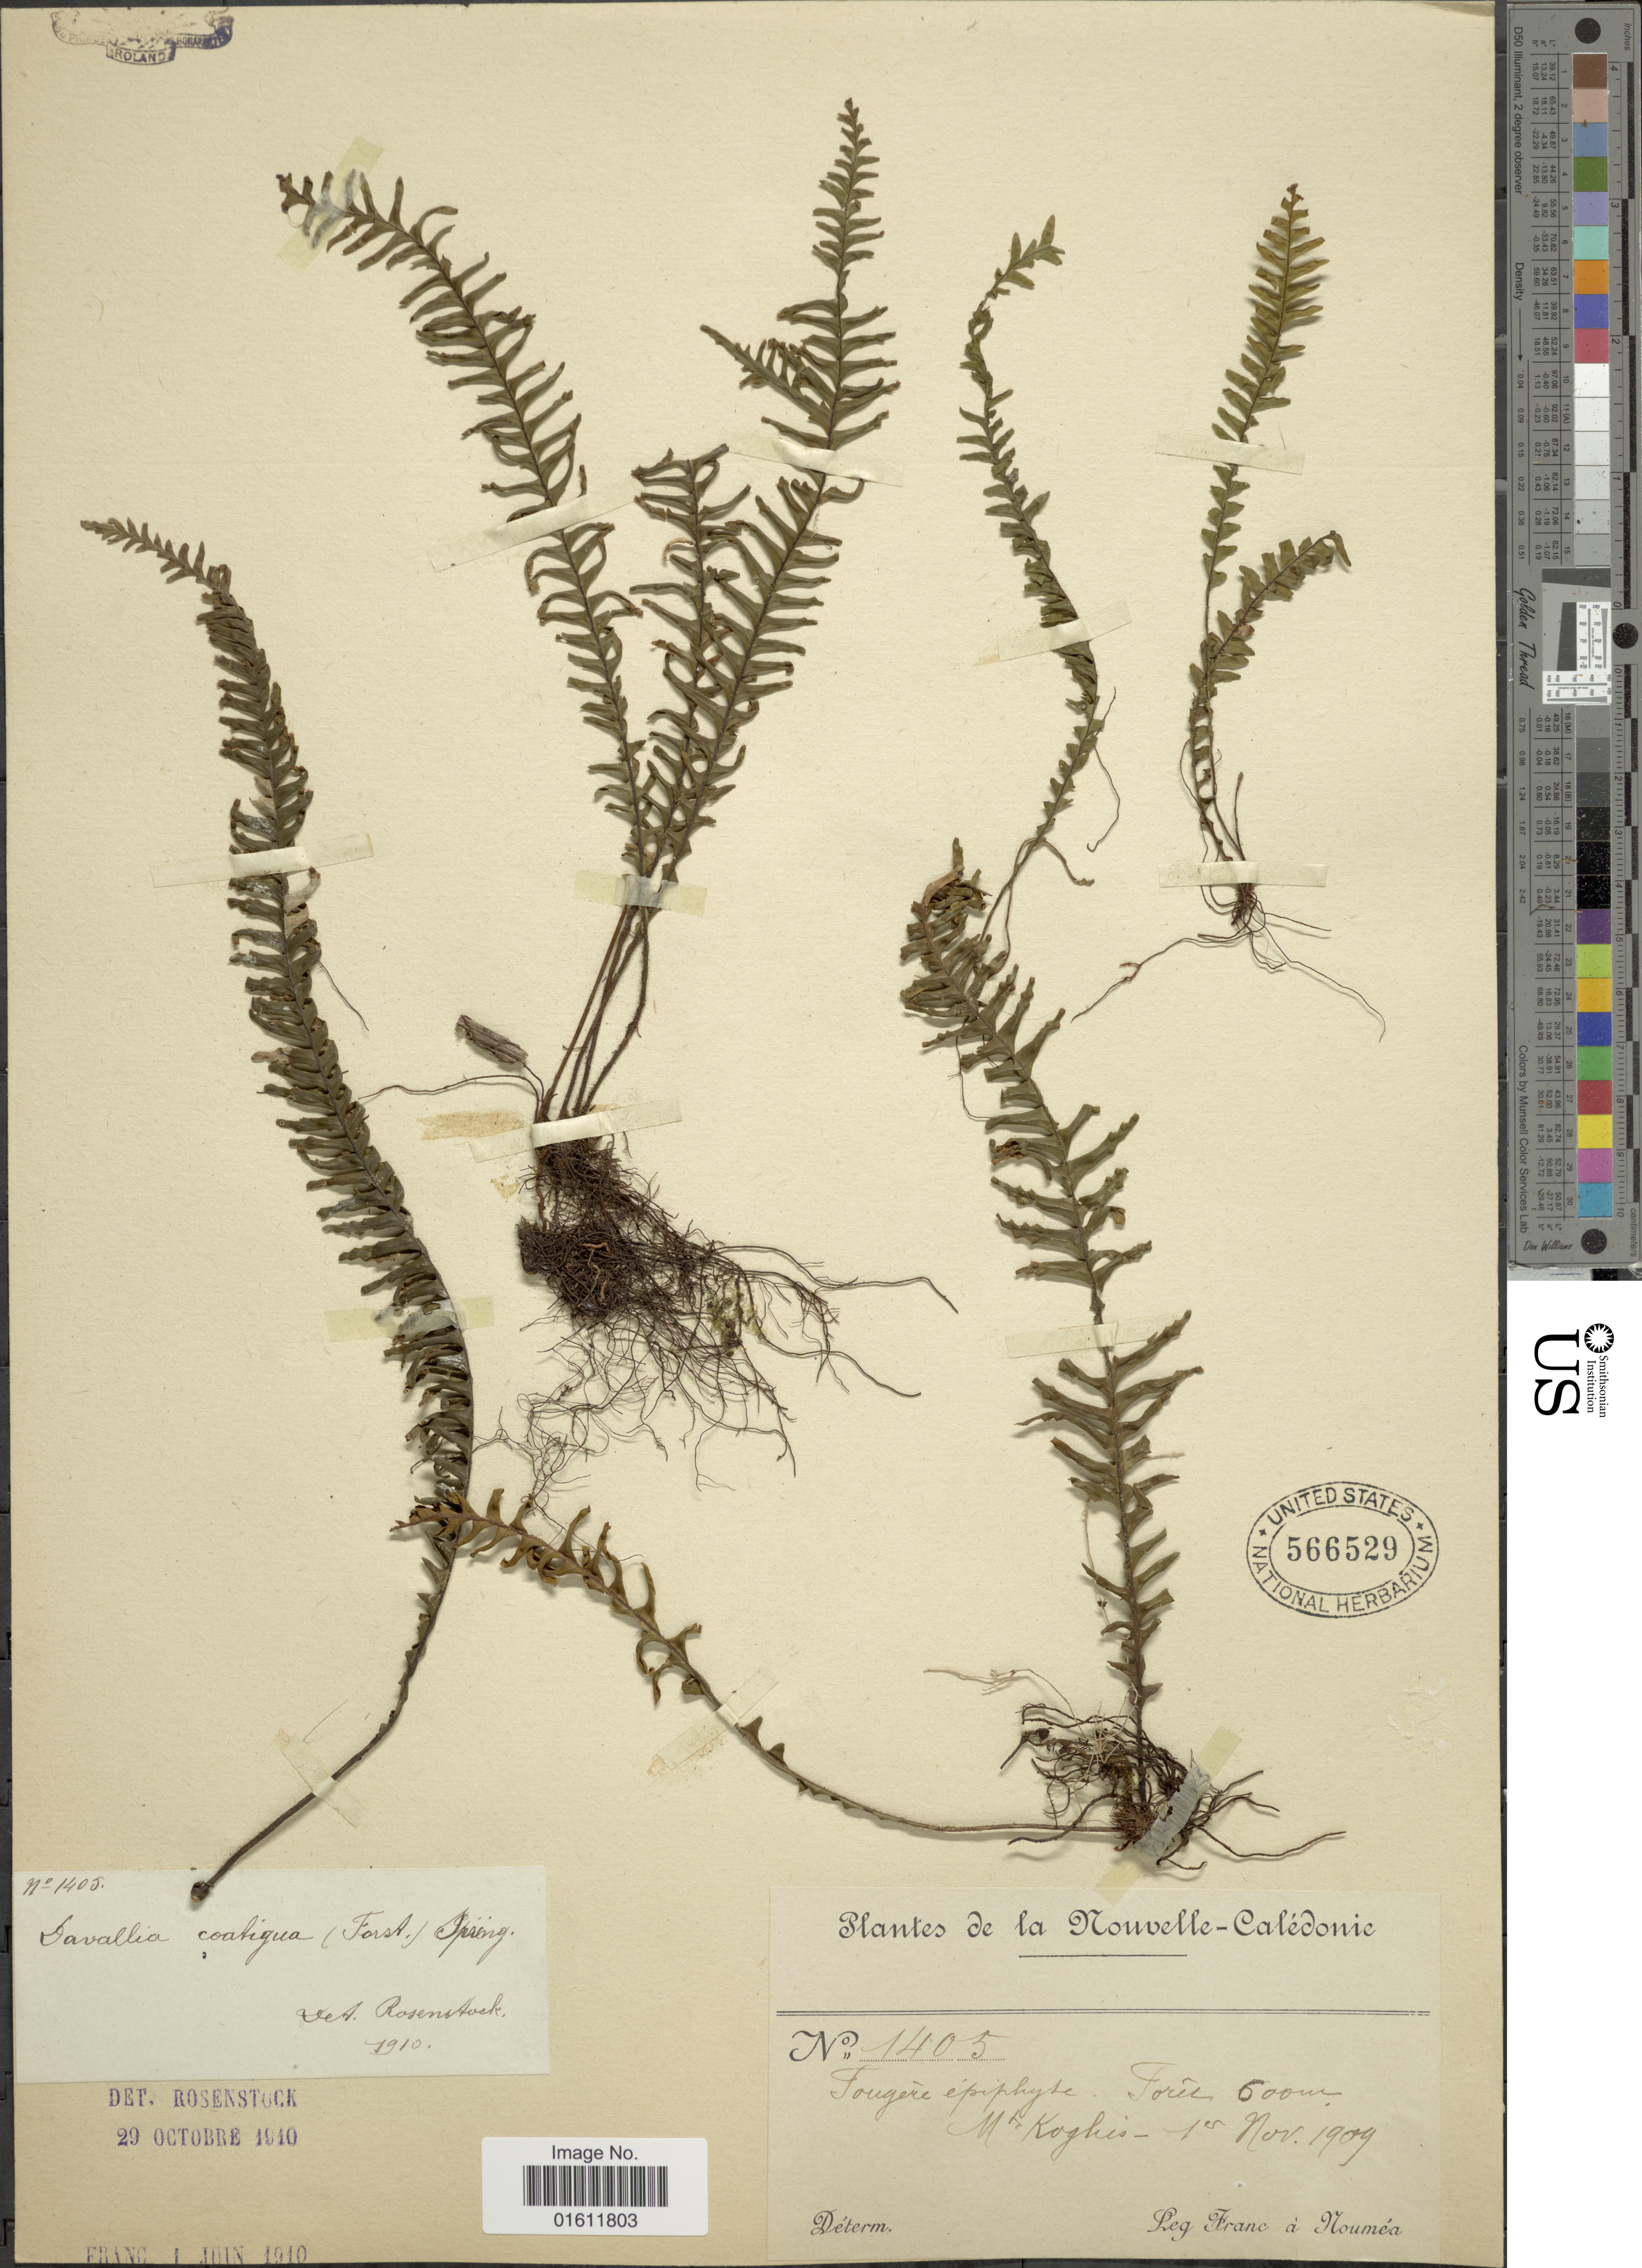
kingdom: Plantae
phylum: Tracheophyta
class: Polypodiopsida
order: Polypodiales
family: Polypodiaceae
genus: Prosaptia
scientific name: Prosaptia contigua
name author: (G. Forst.) Presl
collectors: Franc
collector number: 1405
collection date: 1909-11-01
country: New Caledonia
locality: Mt. Koghis.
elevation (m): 600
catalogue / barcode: US 566529